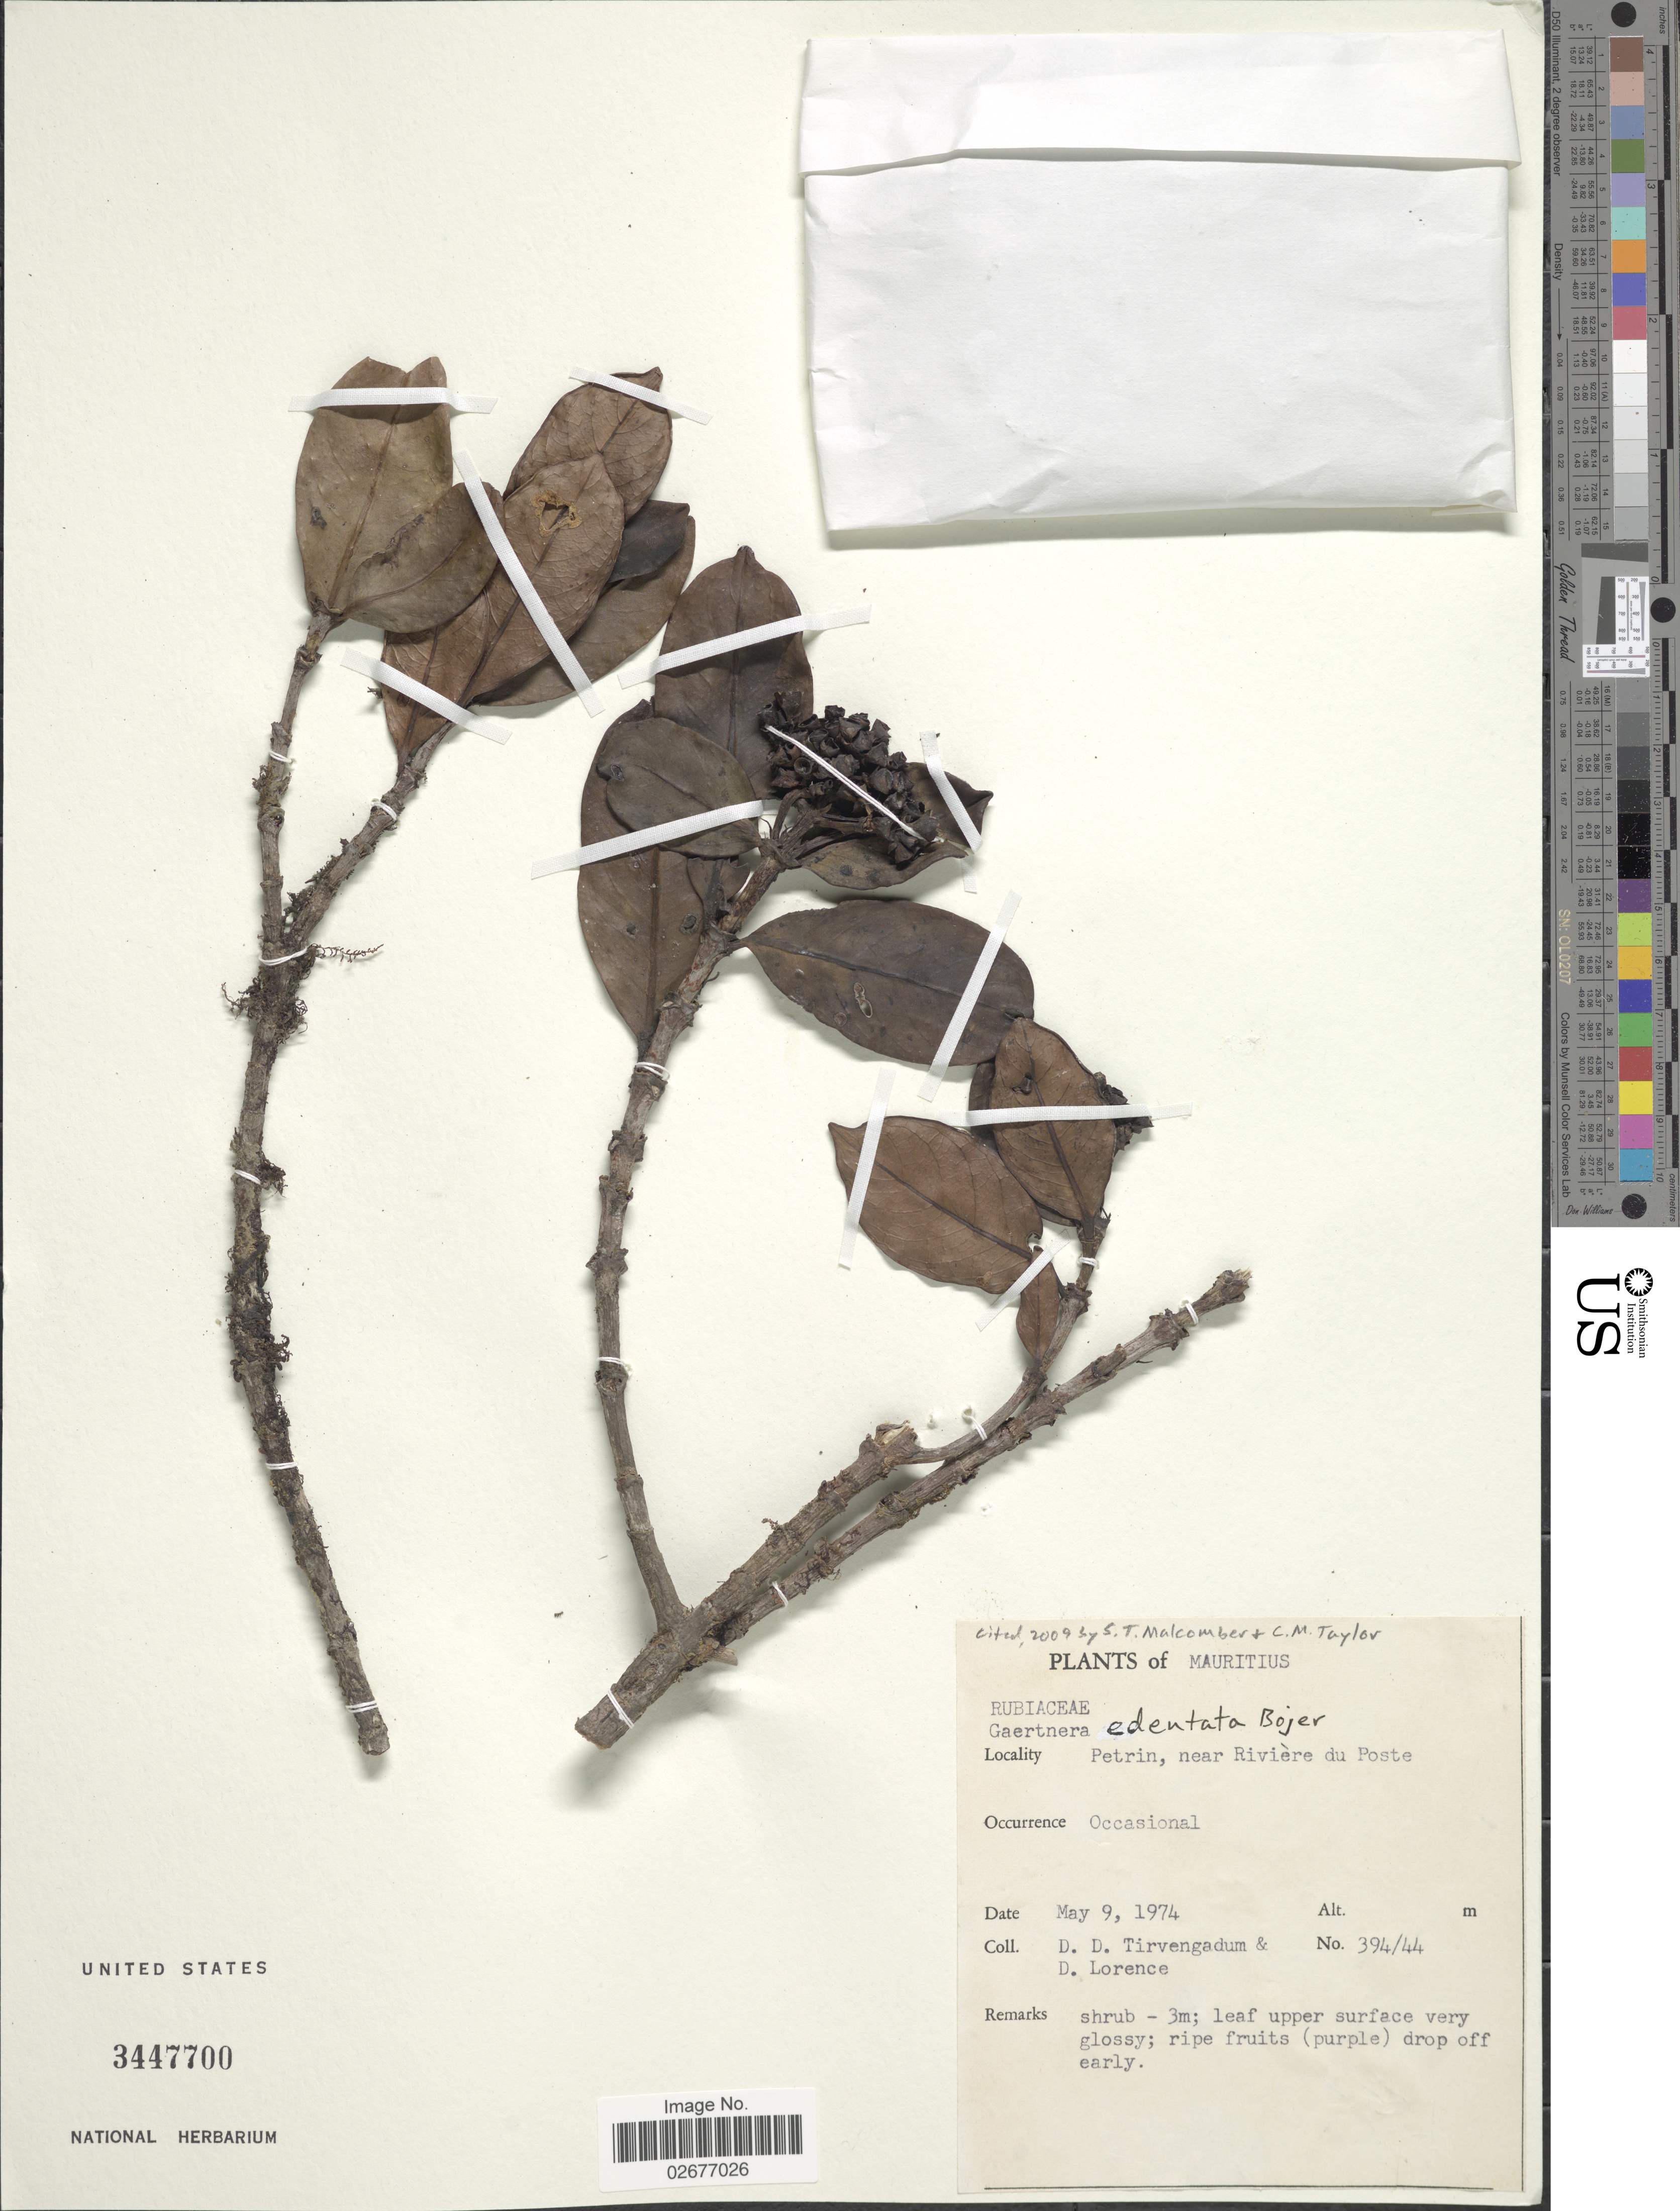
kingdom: Plantae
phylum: Tracheophyta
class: Magnoliopsida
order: Gentianales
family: Rubiaceae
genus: Gaertnera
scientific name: Gaertnera edentata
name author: Bojer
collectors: D. Tirvengadum & D. Lorence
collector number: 394/44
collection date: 1974-05-09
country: Mauritius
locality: Mauritius, Petrin, near Riviere du Poste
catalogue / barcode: US 3447700